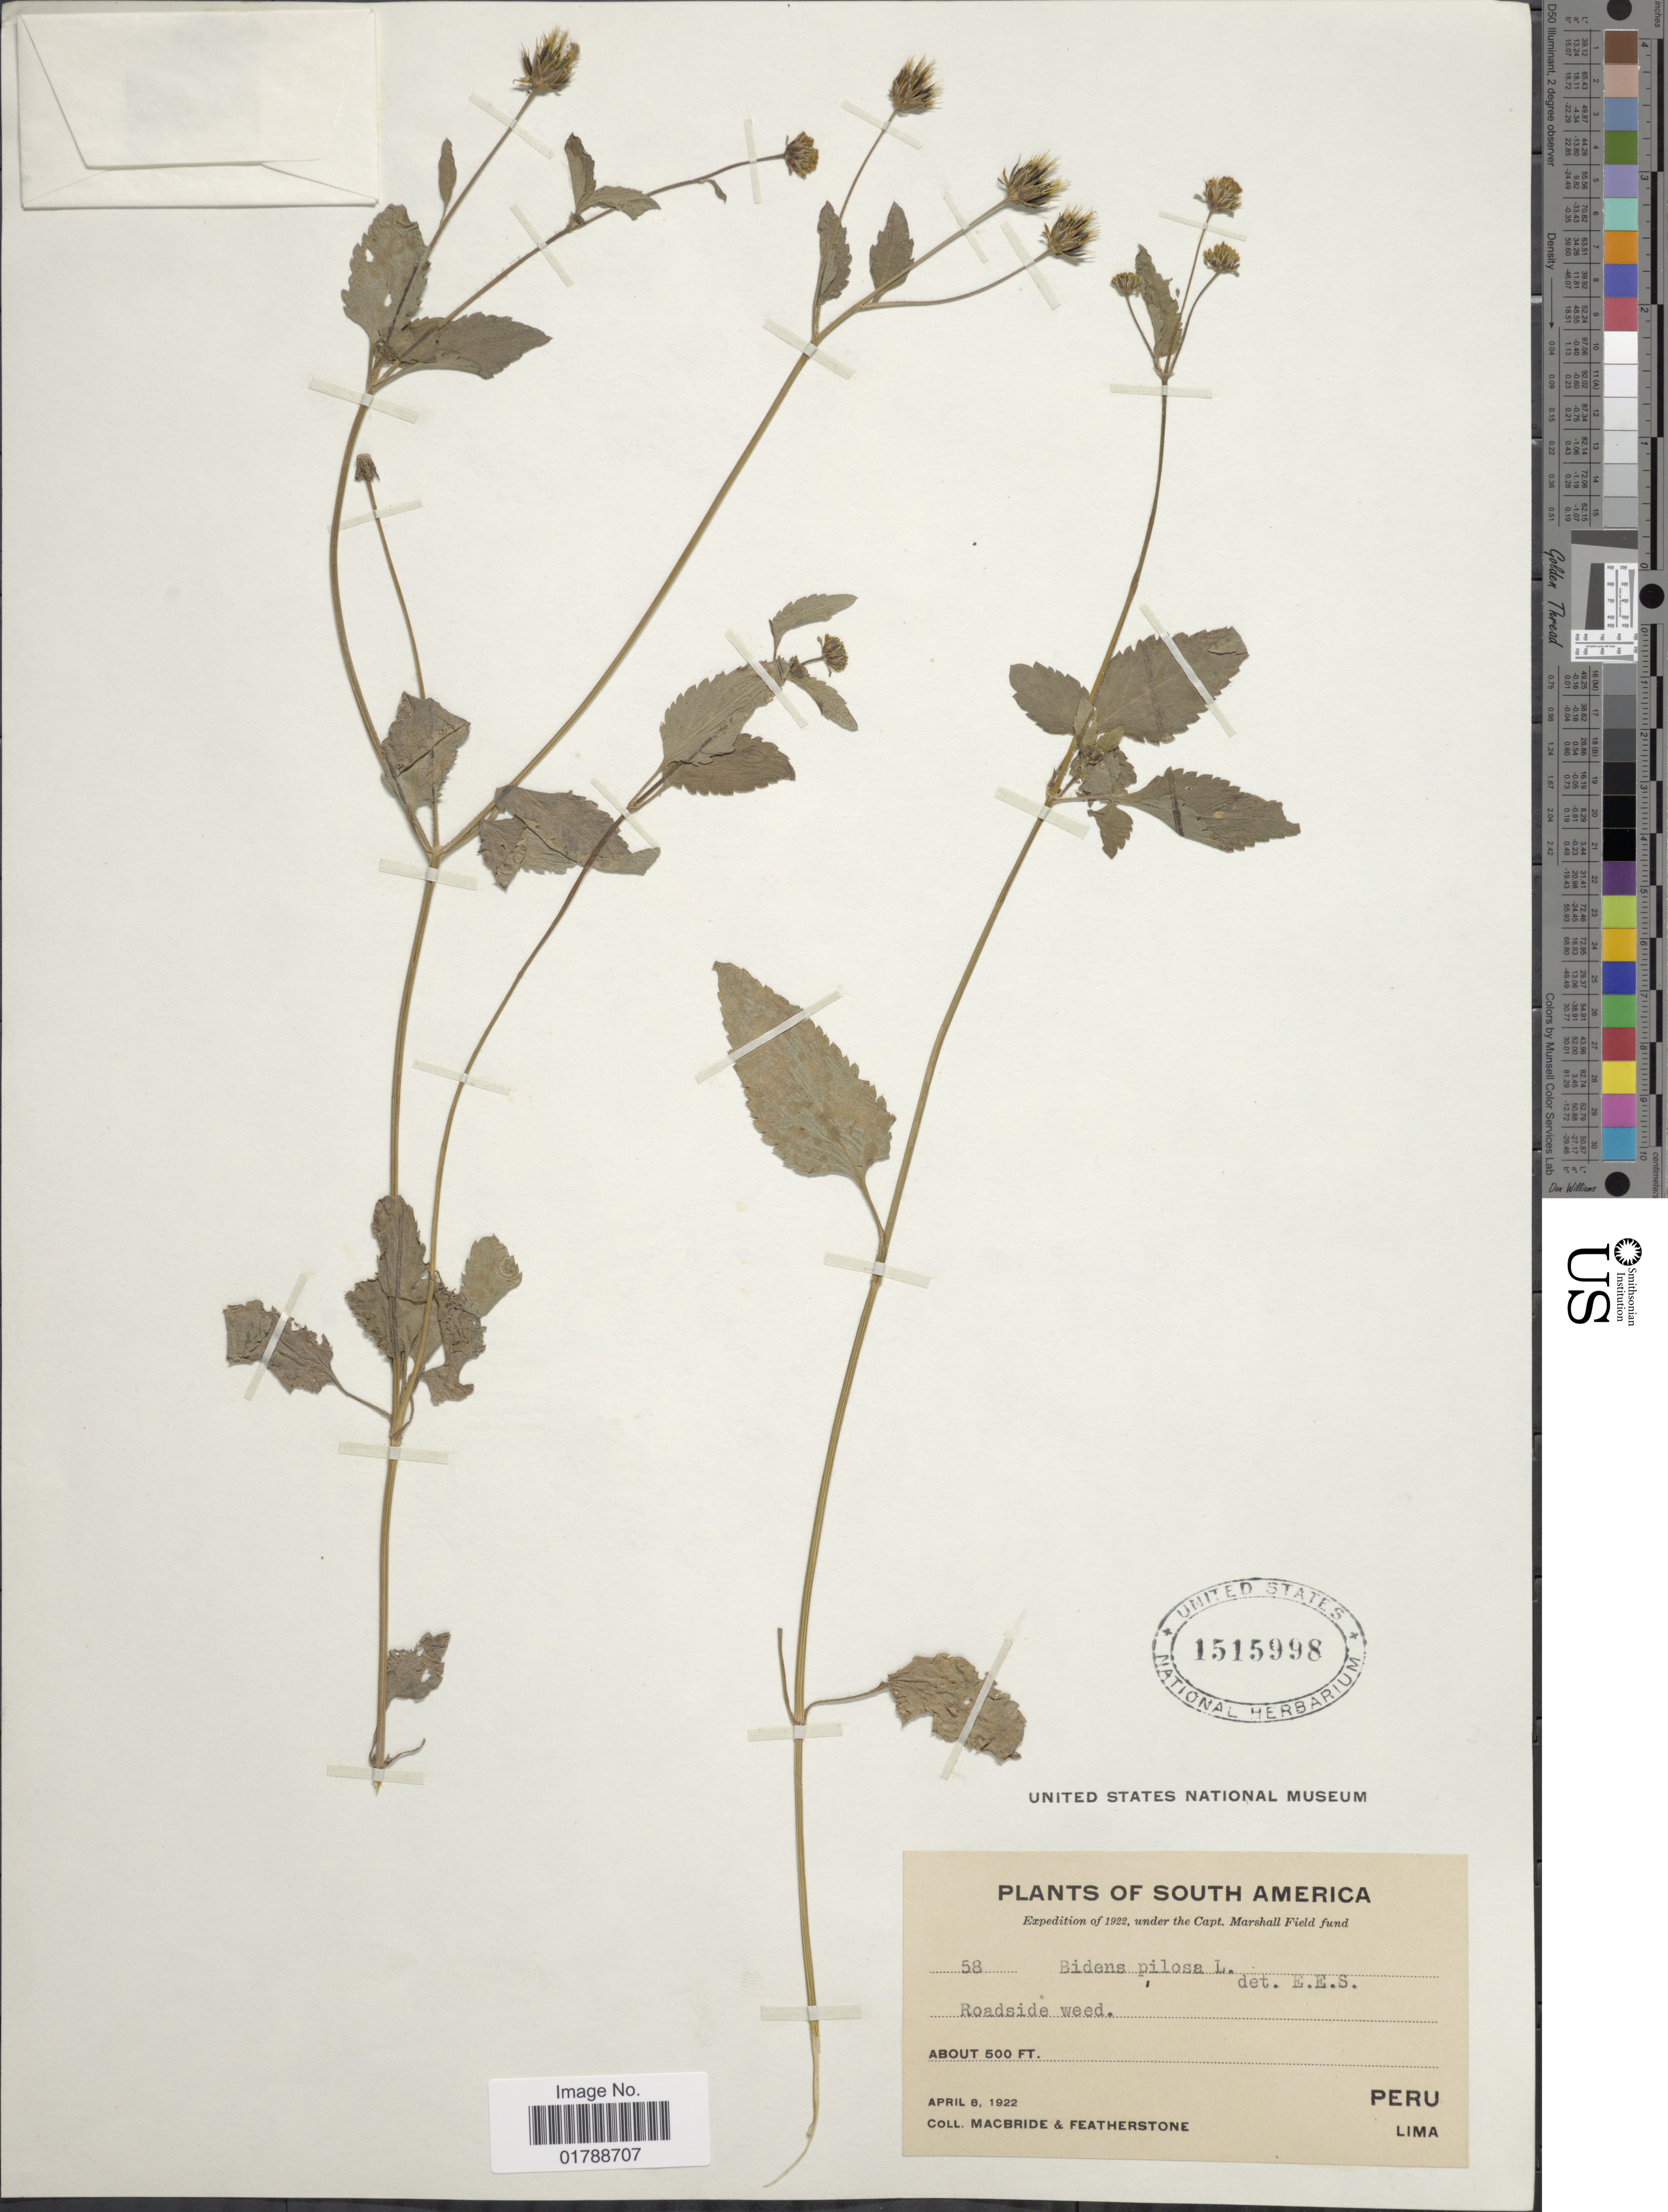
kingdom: Plantae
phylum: Tracheophyta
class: Magnoliopsida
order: Asterales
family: Asteraceae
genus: Bidens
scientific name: Bidens pilosa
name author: L.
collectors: Macbride, -- & -. Featherstone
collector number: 58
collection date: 1922-04-08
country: Peru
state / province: Lima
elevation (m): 152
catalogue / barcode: US 1515998